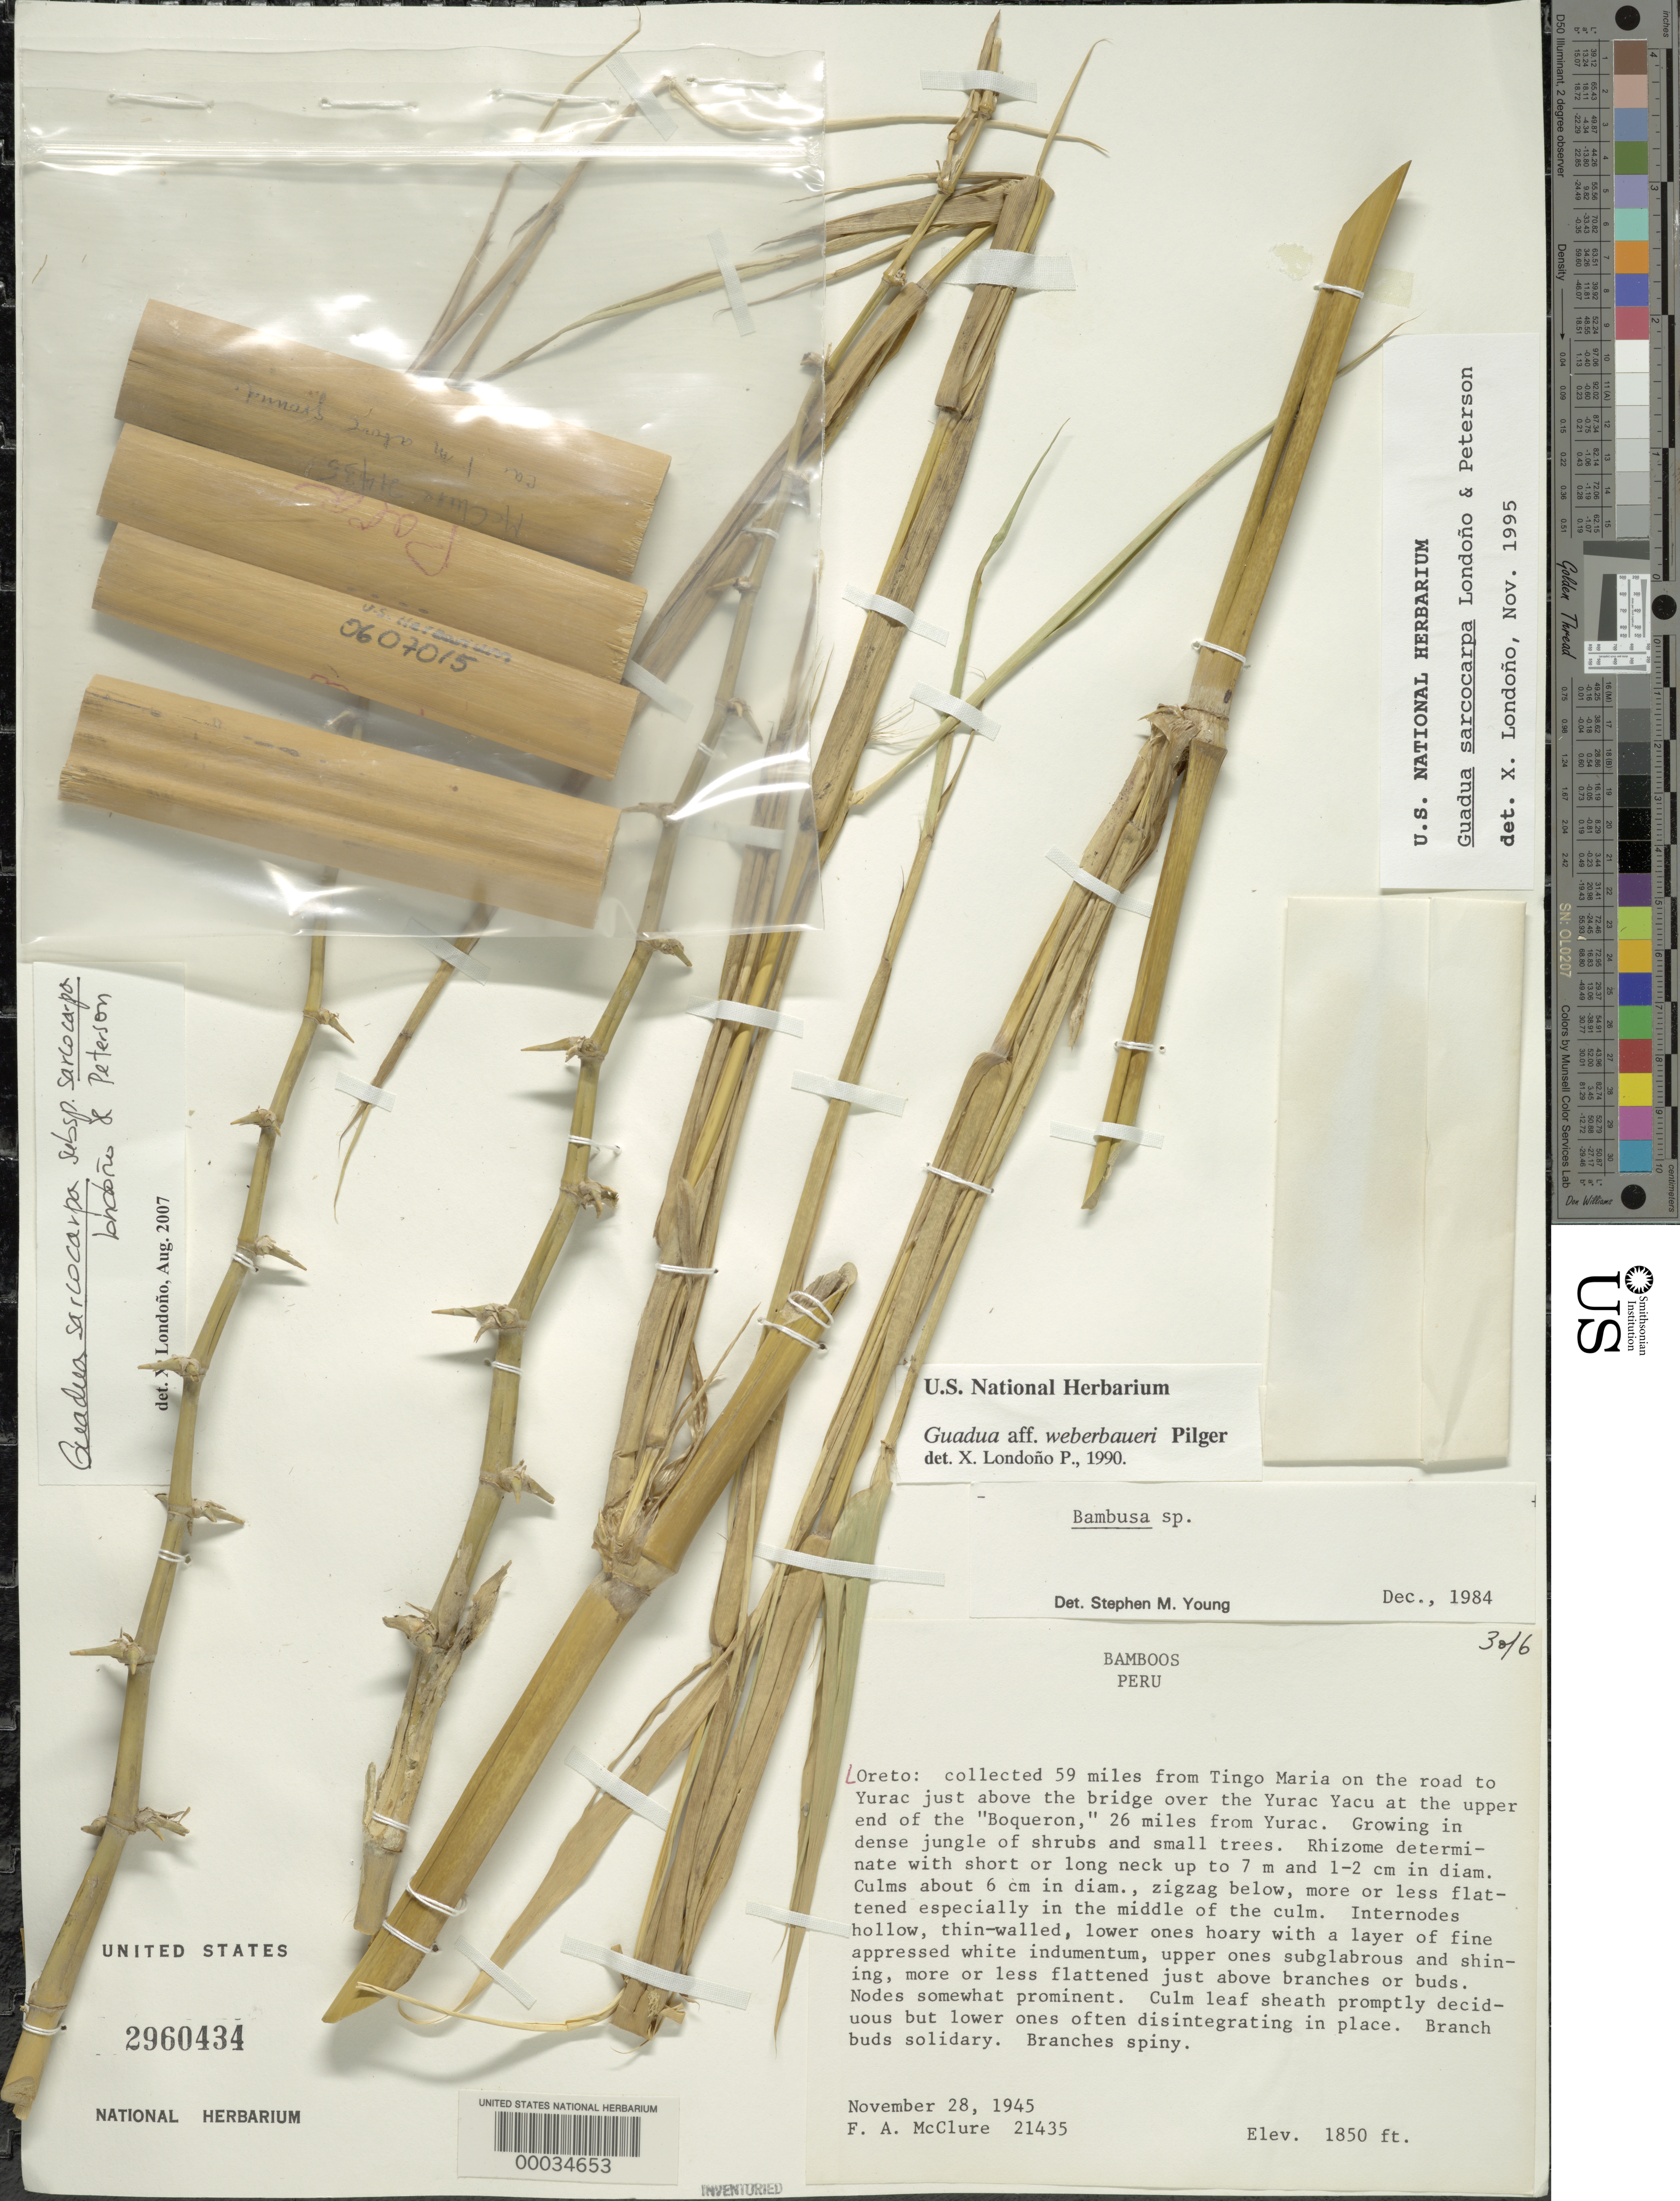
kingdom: Plantae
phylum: Tracheophyta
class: Liliopsida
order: Poales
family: Poaceae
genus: Guadua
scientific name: Guadua sarcocarpa subsp. sarcocarpa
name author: Londoño & P.M. Peterson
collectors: F. A. McClure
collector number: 21435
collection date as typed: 28 Nov 1945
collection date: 1945-11-28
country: Peru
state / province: Loreto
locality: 59 mi from tingo maria on the road to yurac just above the bridge over the yurac yacu, 26 mi from yurac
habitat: Dense jungle of shrubs and small trees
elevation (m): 564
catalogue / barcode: US 2960434